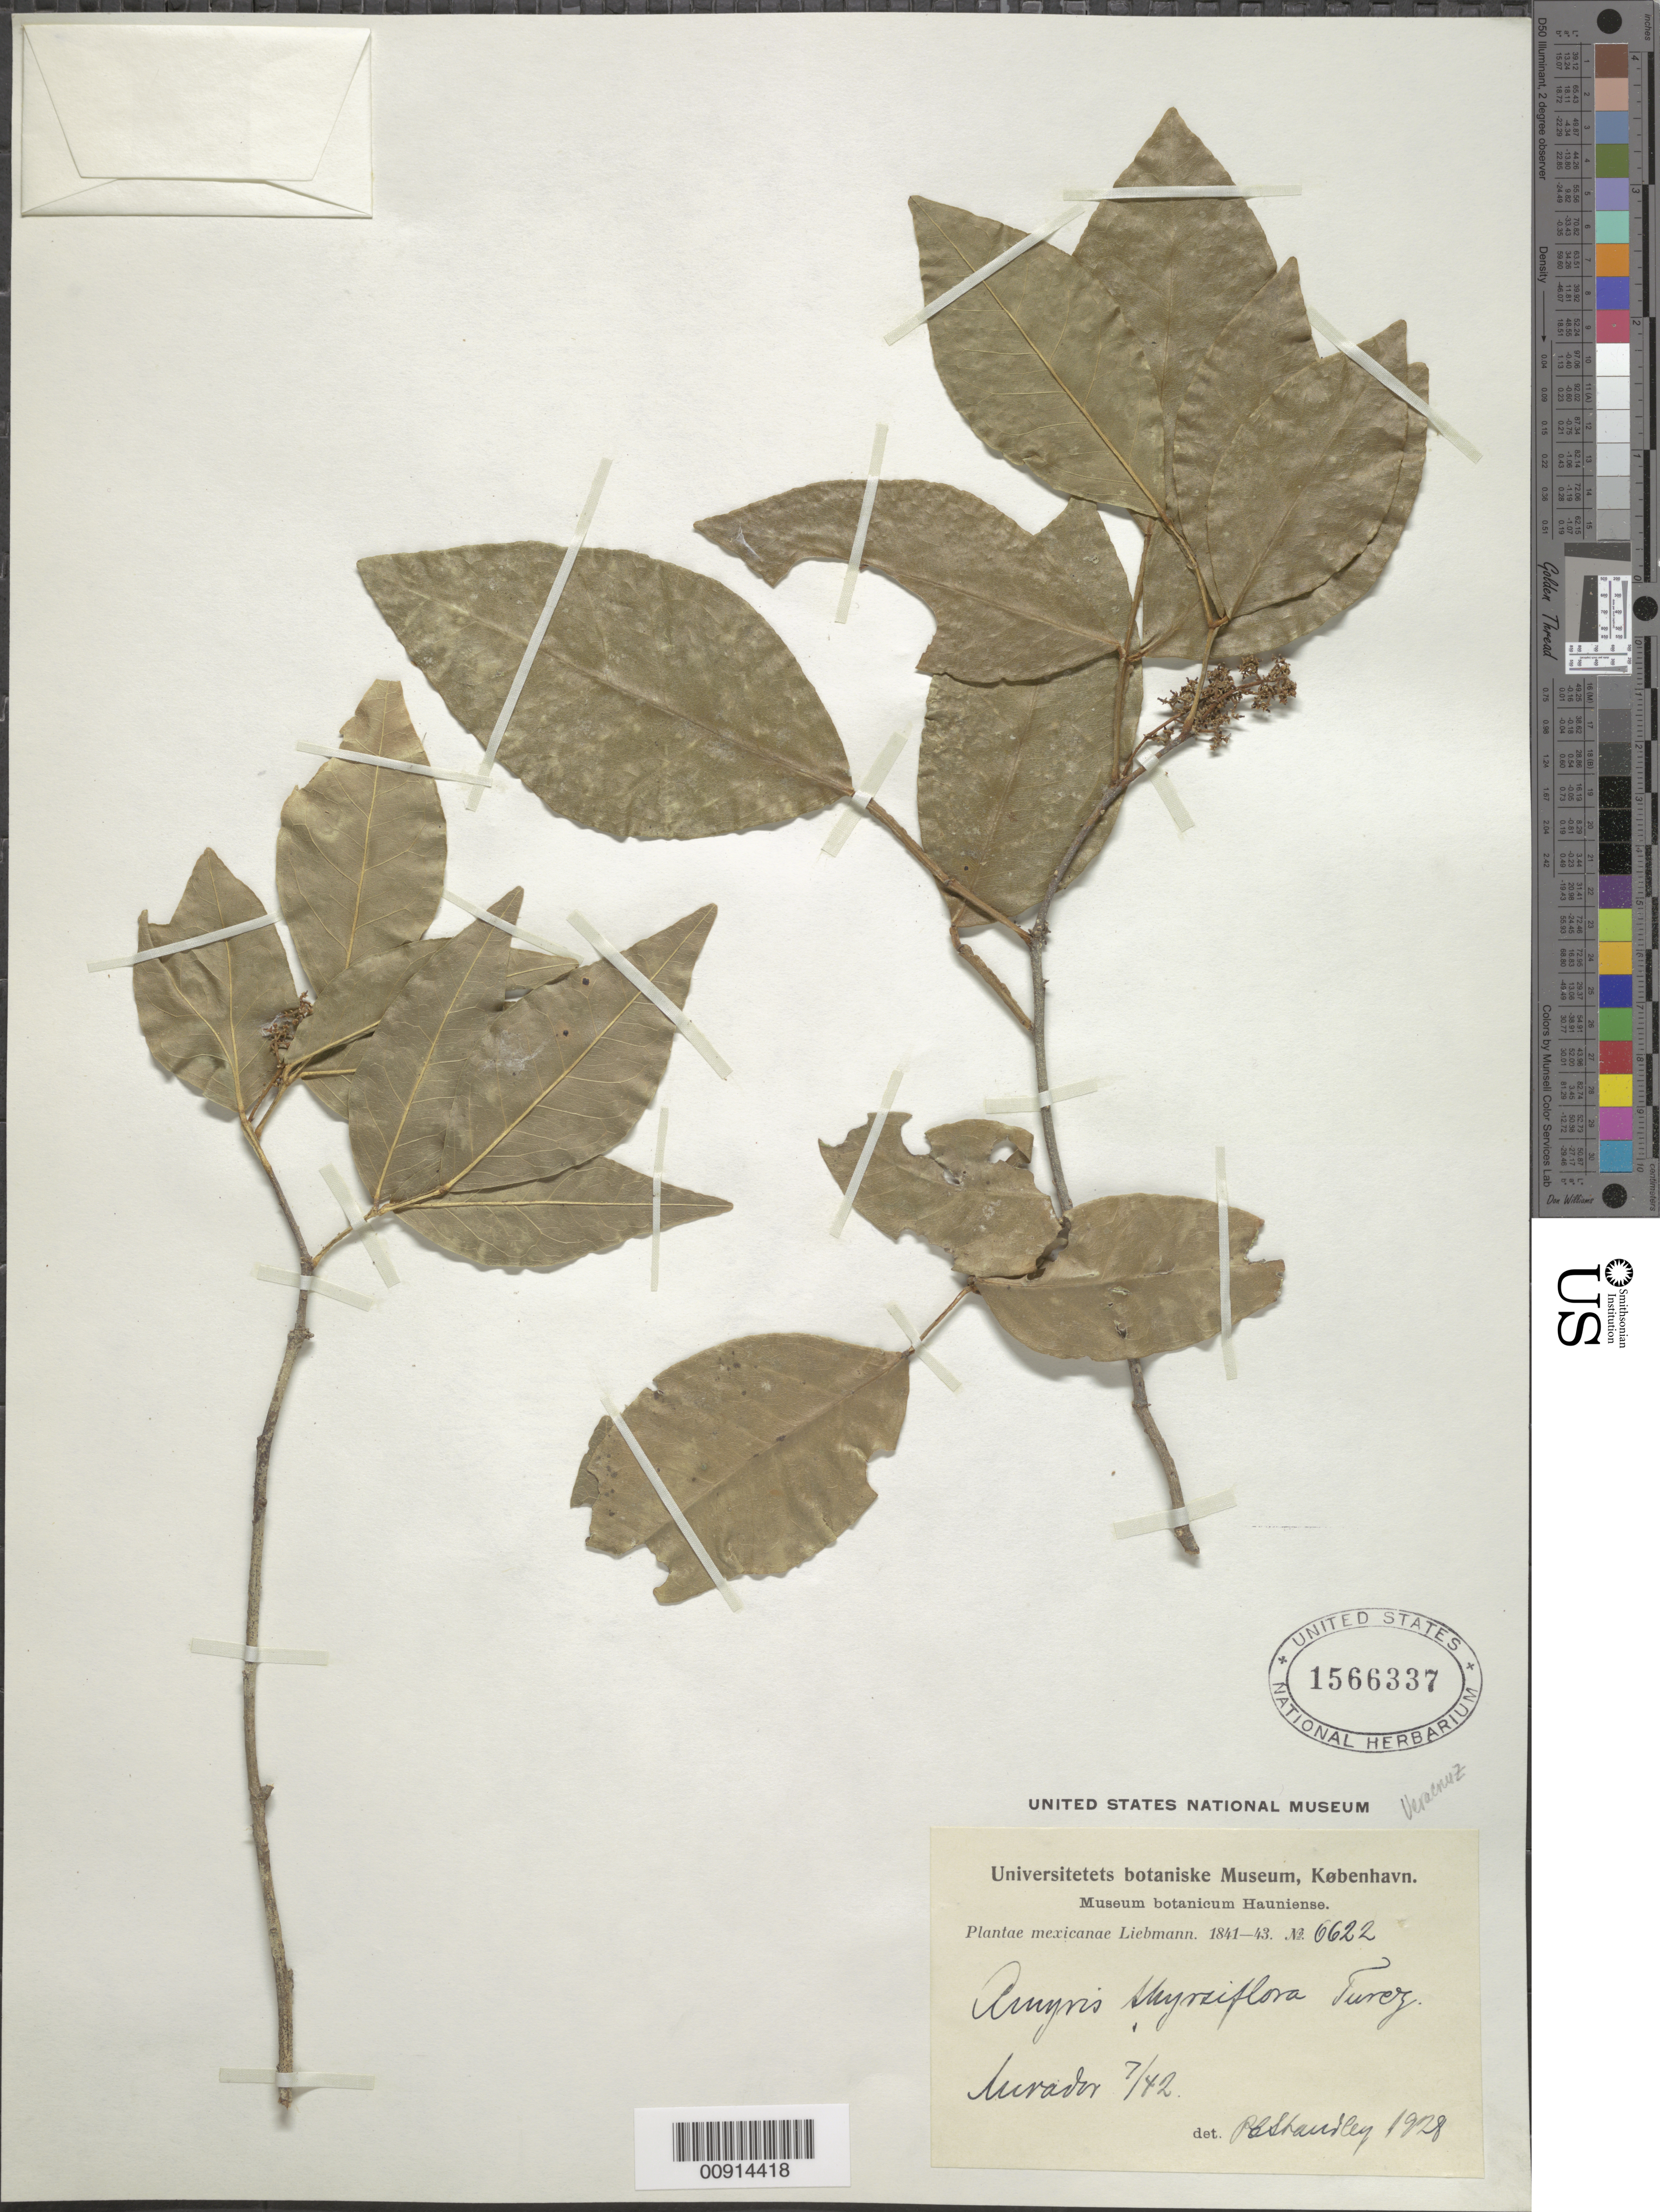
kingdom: Plantae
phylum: Tracheophyta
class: Magnoliopsida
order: Sapindales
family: Rutaceae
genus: Amyris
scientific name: Amyris thyrsiflora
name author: Turcz.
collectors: F. M. Liebmann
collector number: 6622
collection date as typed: Jul 1842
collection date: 1842-07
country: Mexico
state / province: Veracruz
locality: Mirador.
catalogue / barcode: US 1566337